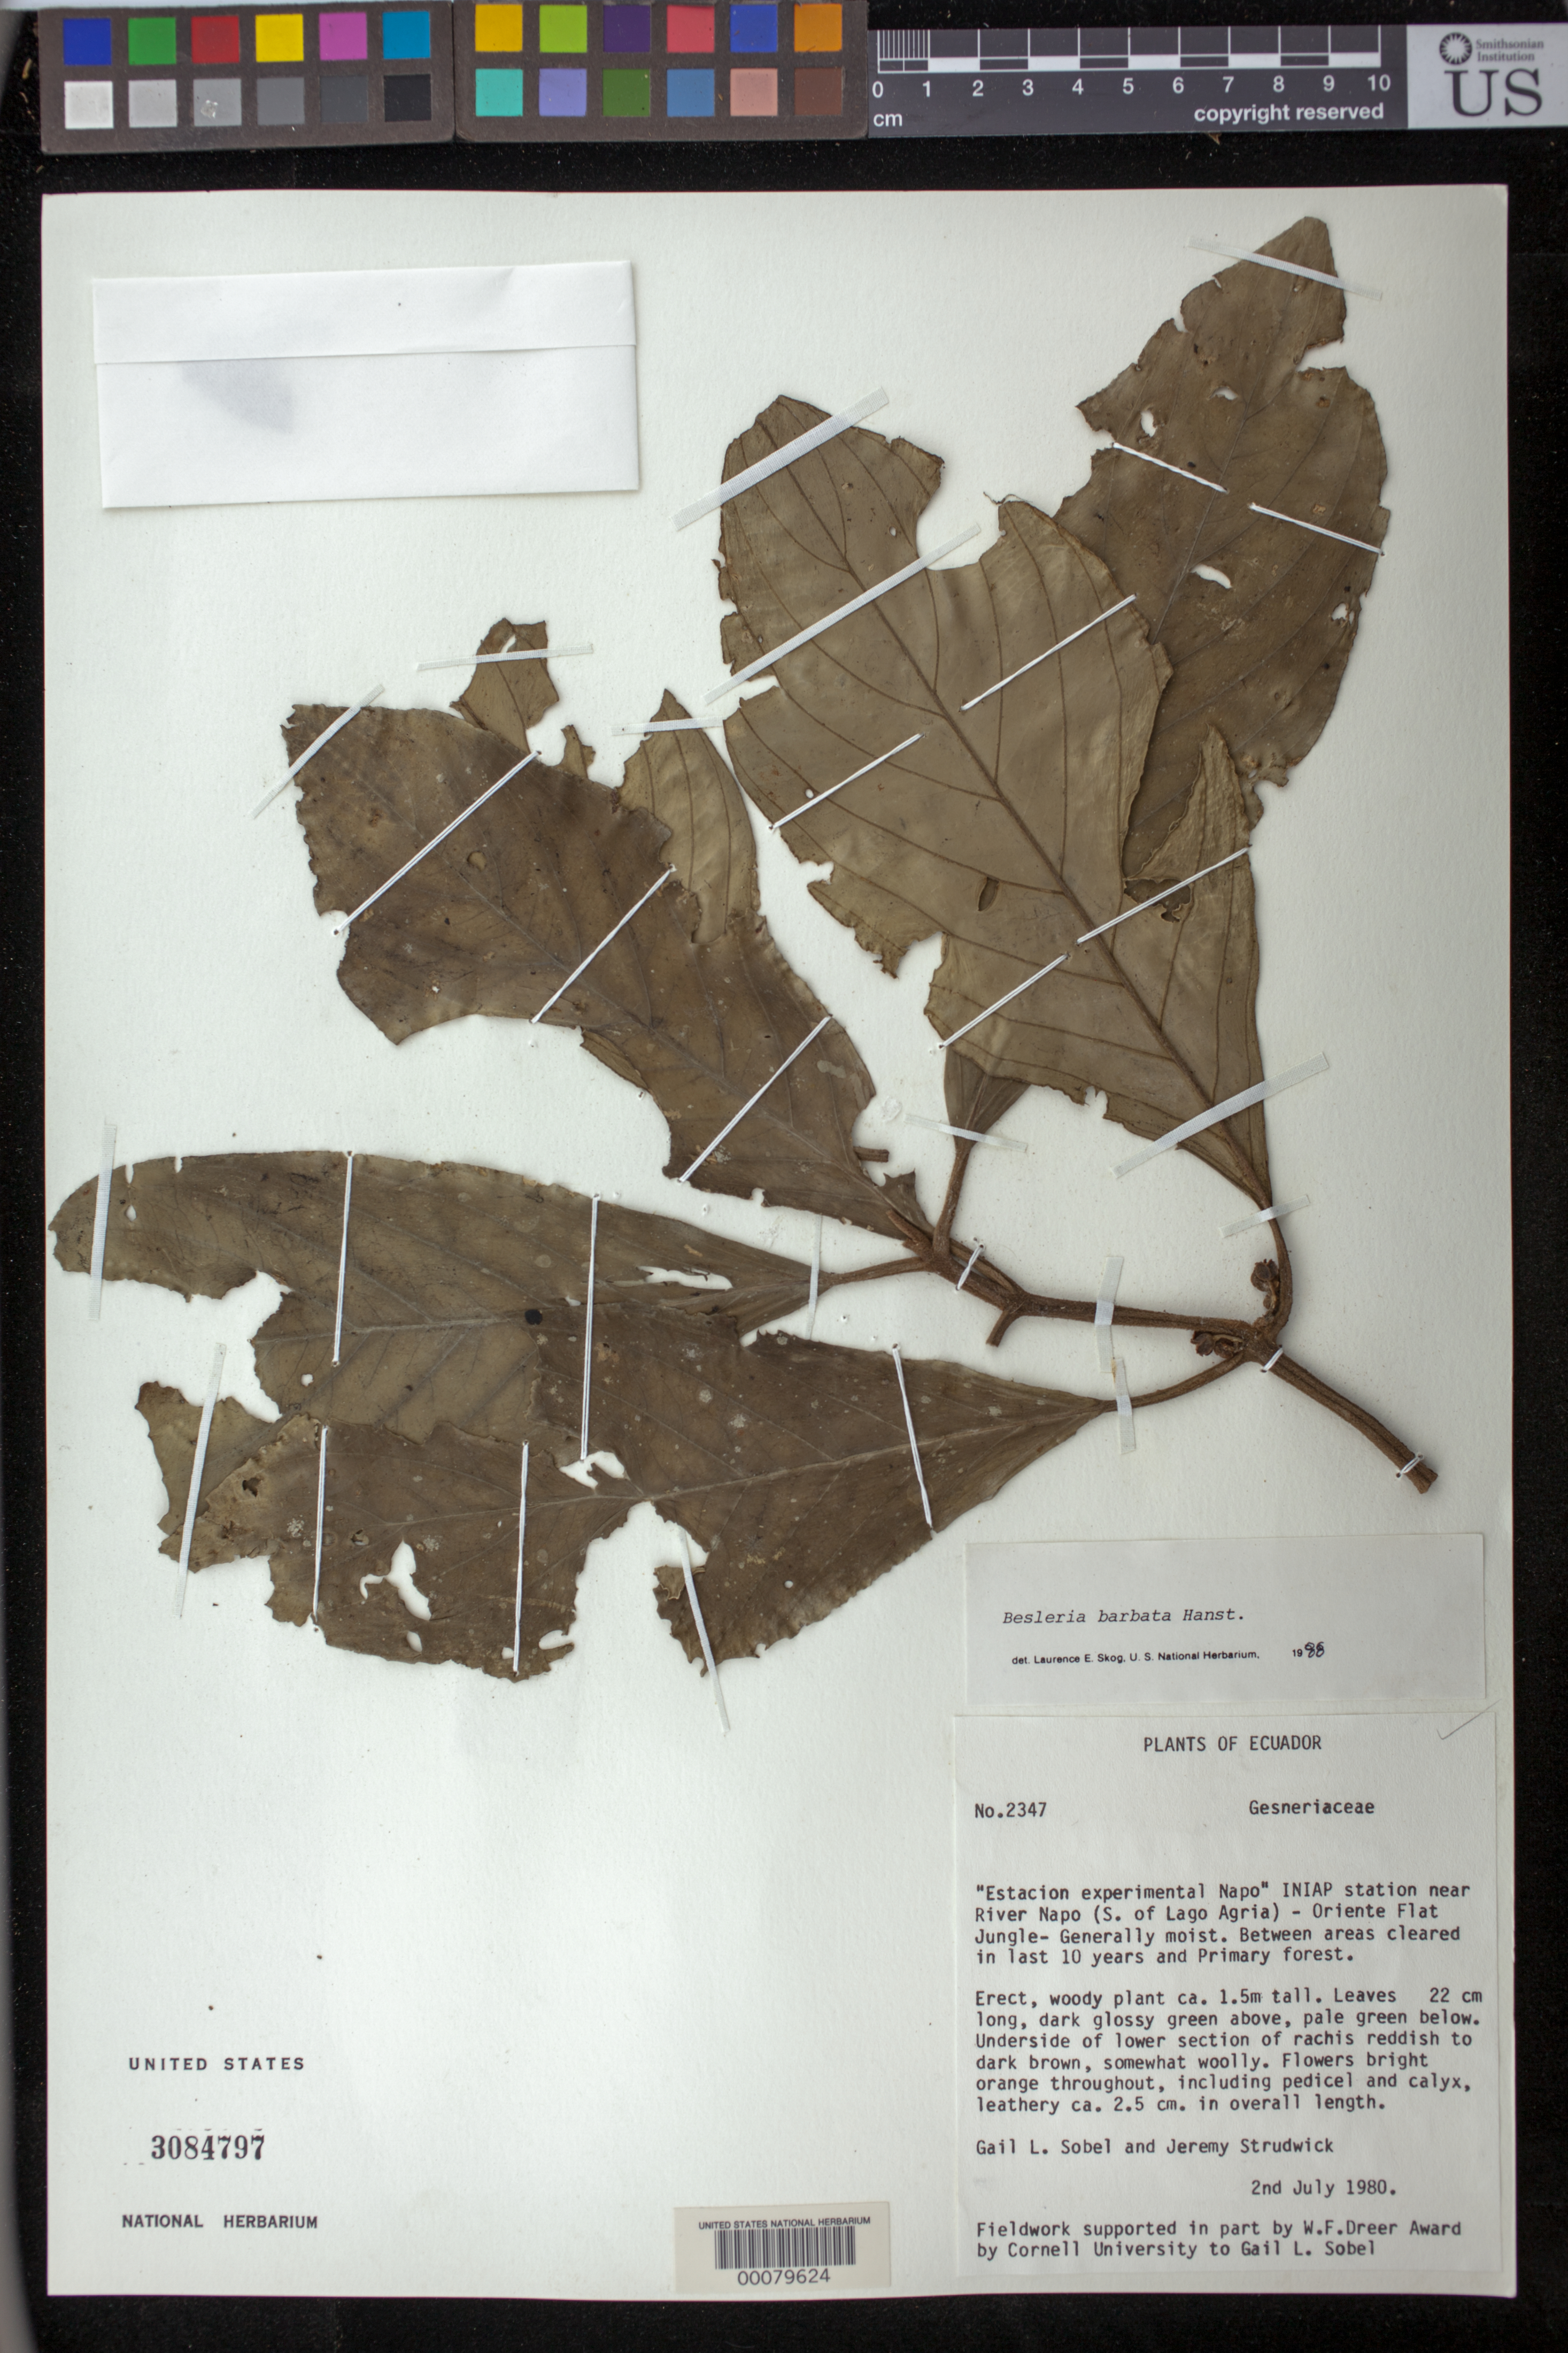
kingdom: Plantae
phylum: Tracheophyta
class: Magnoliopsida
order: Lamiales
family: Gesneriaceae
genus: Besleria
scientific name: Besleria barbata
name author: (Poepp.) Hanst.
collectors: G. L. Sobel & J. J. Strudwick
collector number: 2347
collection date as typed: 02 Jul 1980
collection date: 1980-07-02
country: Ecuador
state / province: Napo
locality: Estacion Experimental Napo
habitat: Between areas cleared in last 10 yrs and primary forest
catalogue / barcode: US 3084797